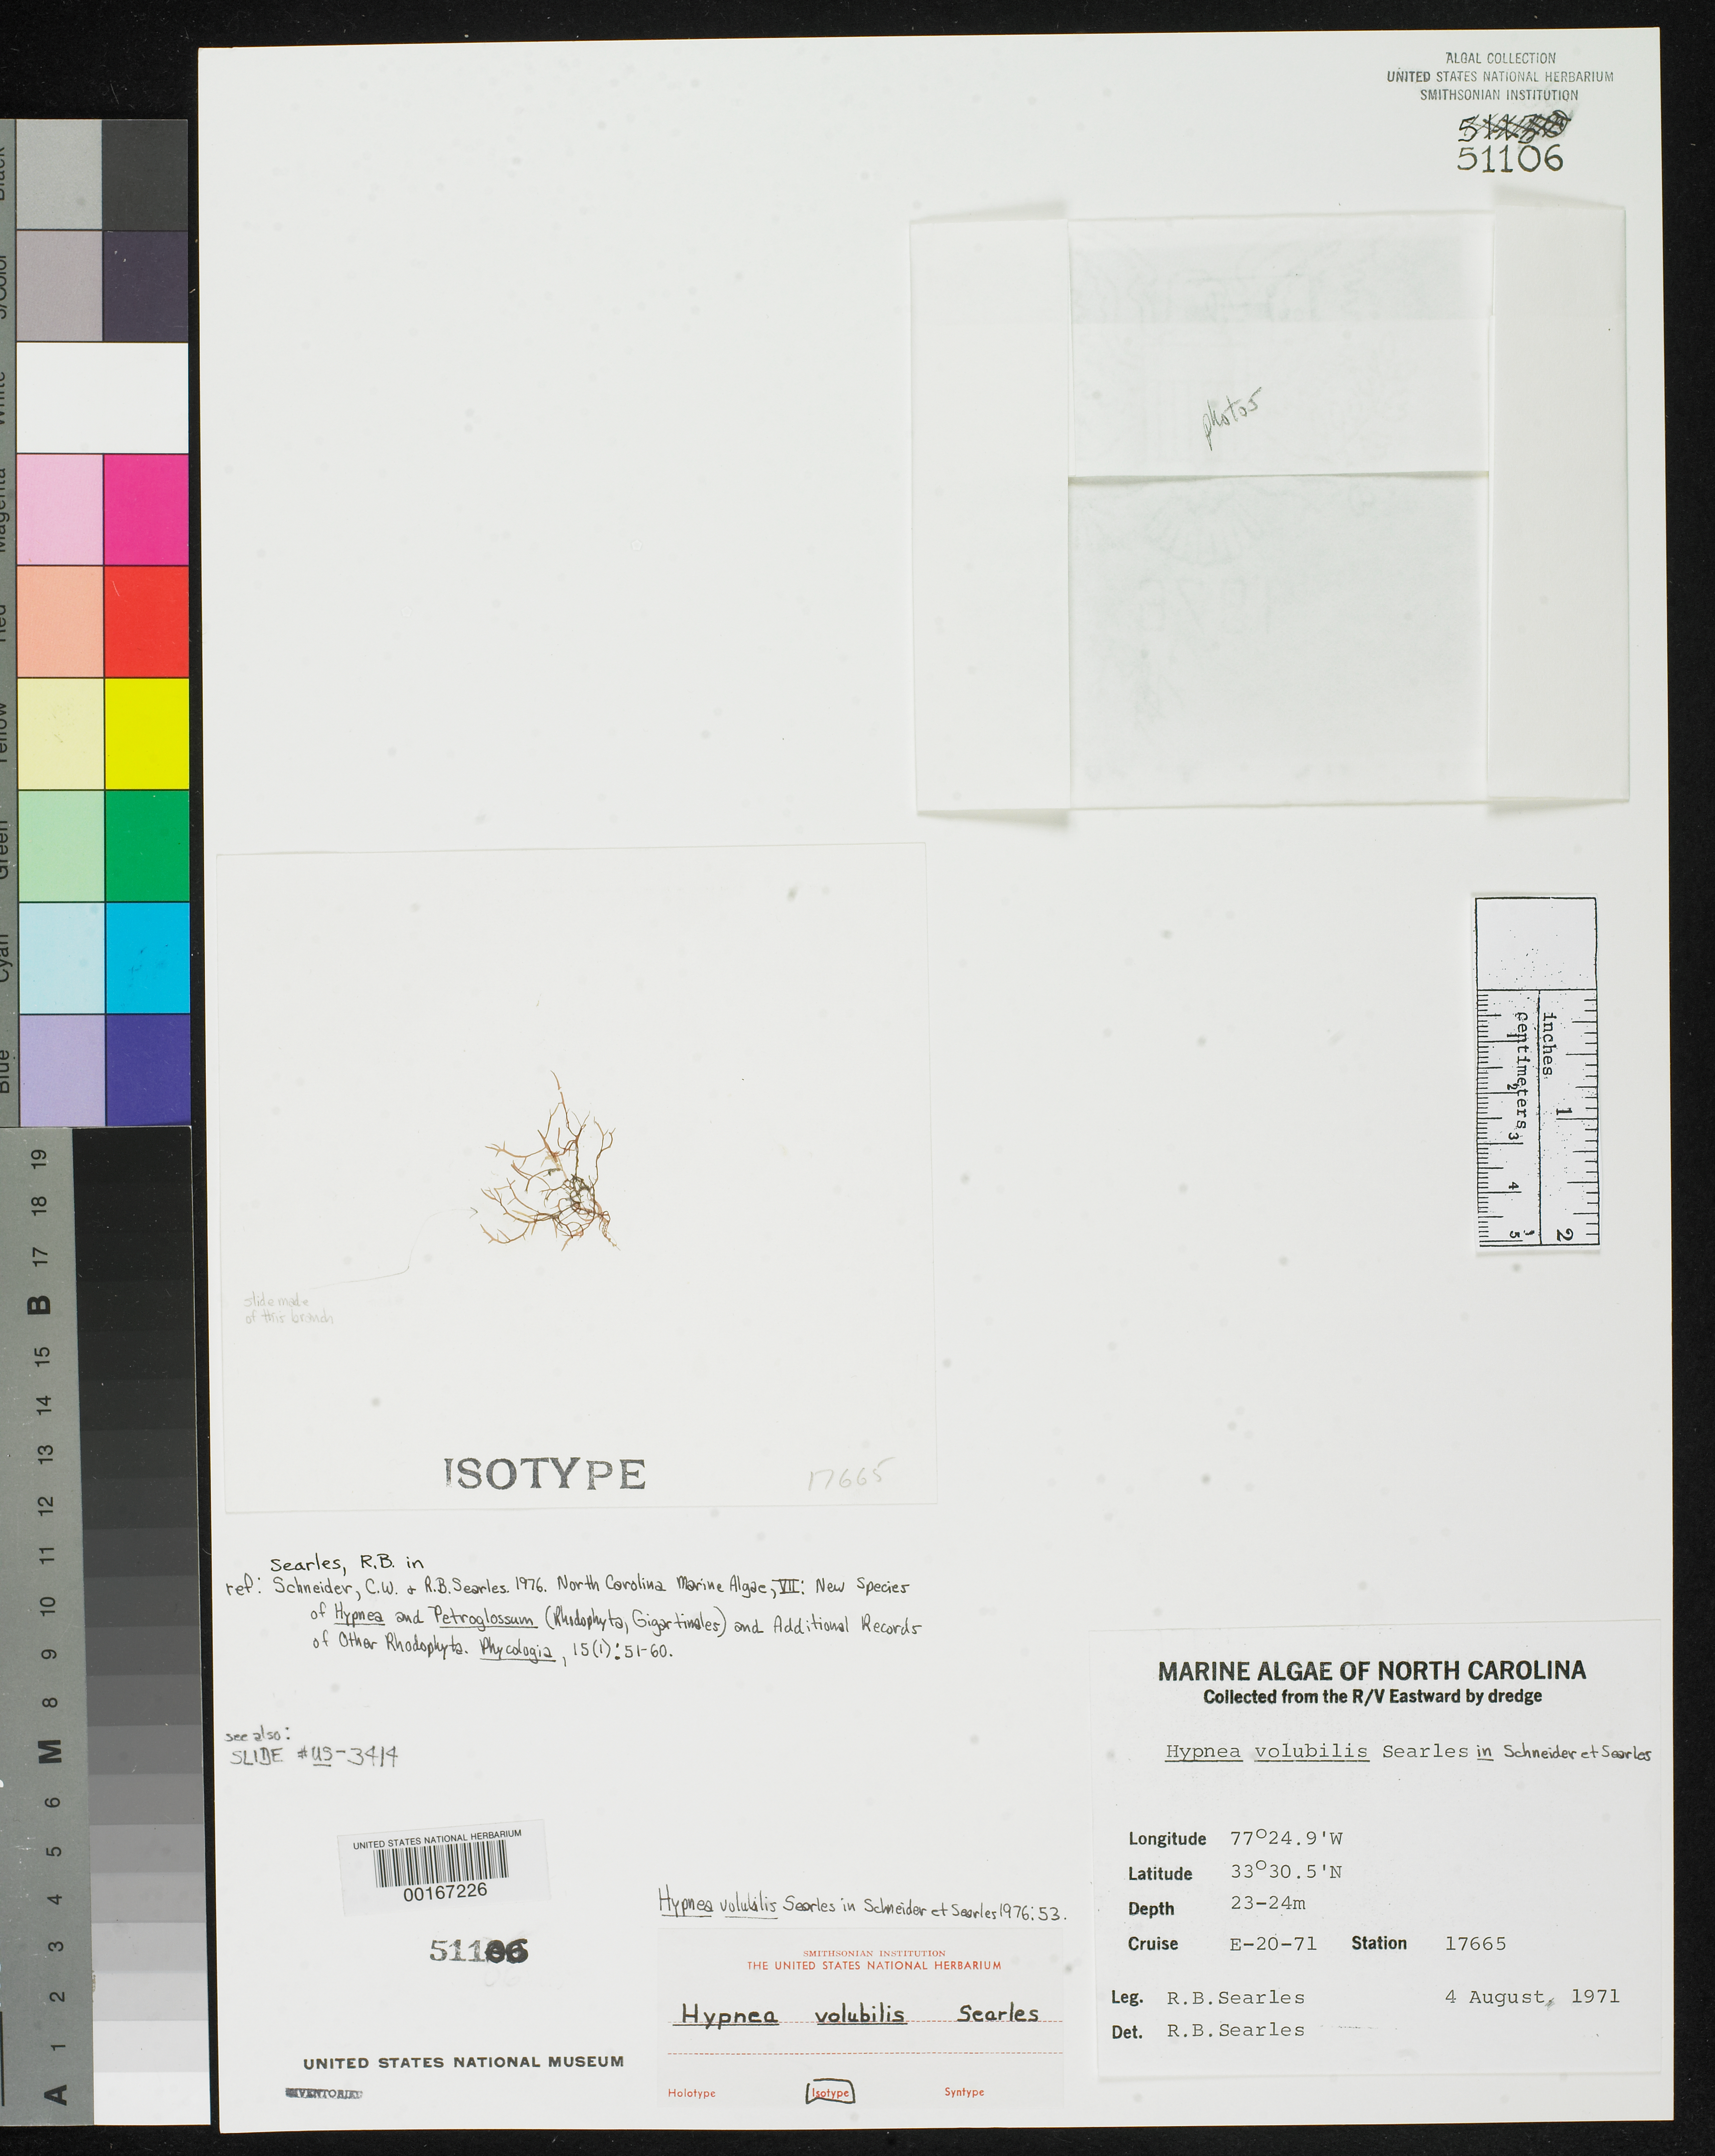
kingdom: Plantae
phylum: Rhodophyta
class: Florideophyceae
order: Gigartinales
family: Cystocloniaceae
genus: Hypnea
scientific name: Hypnea volubilis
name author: Searles in C.W. Schneid. & Searles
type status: Isotype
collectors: R. Searles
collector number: Station 17665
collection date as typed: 04 Aug 1971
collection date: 1971-08-04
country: United States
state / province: North Carolina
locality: Atlantic Ocean off Cape Fear.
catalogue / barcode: US 51106